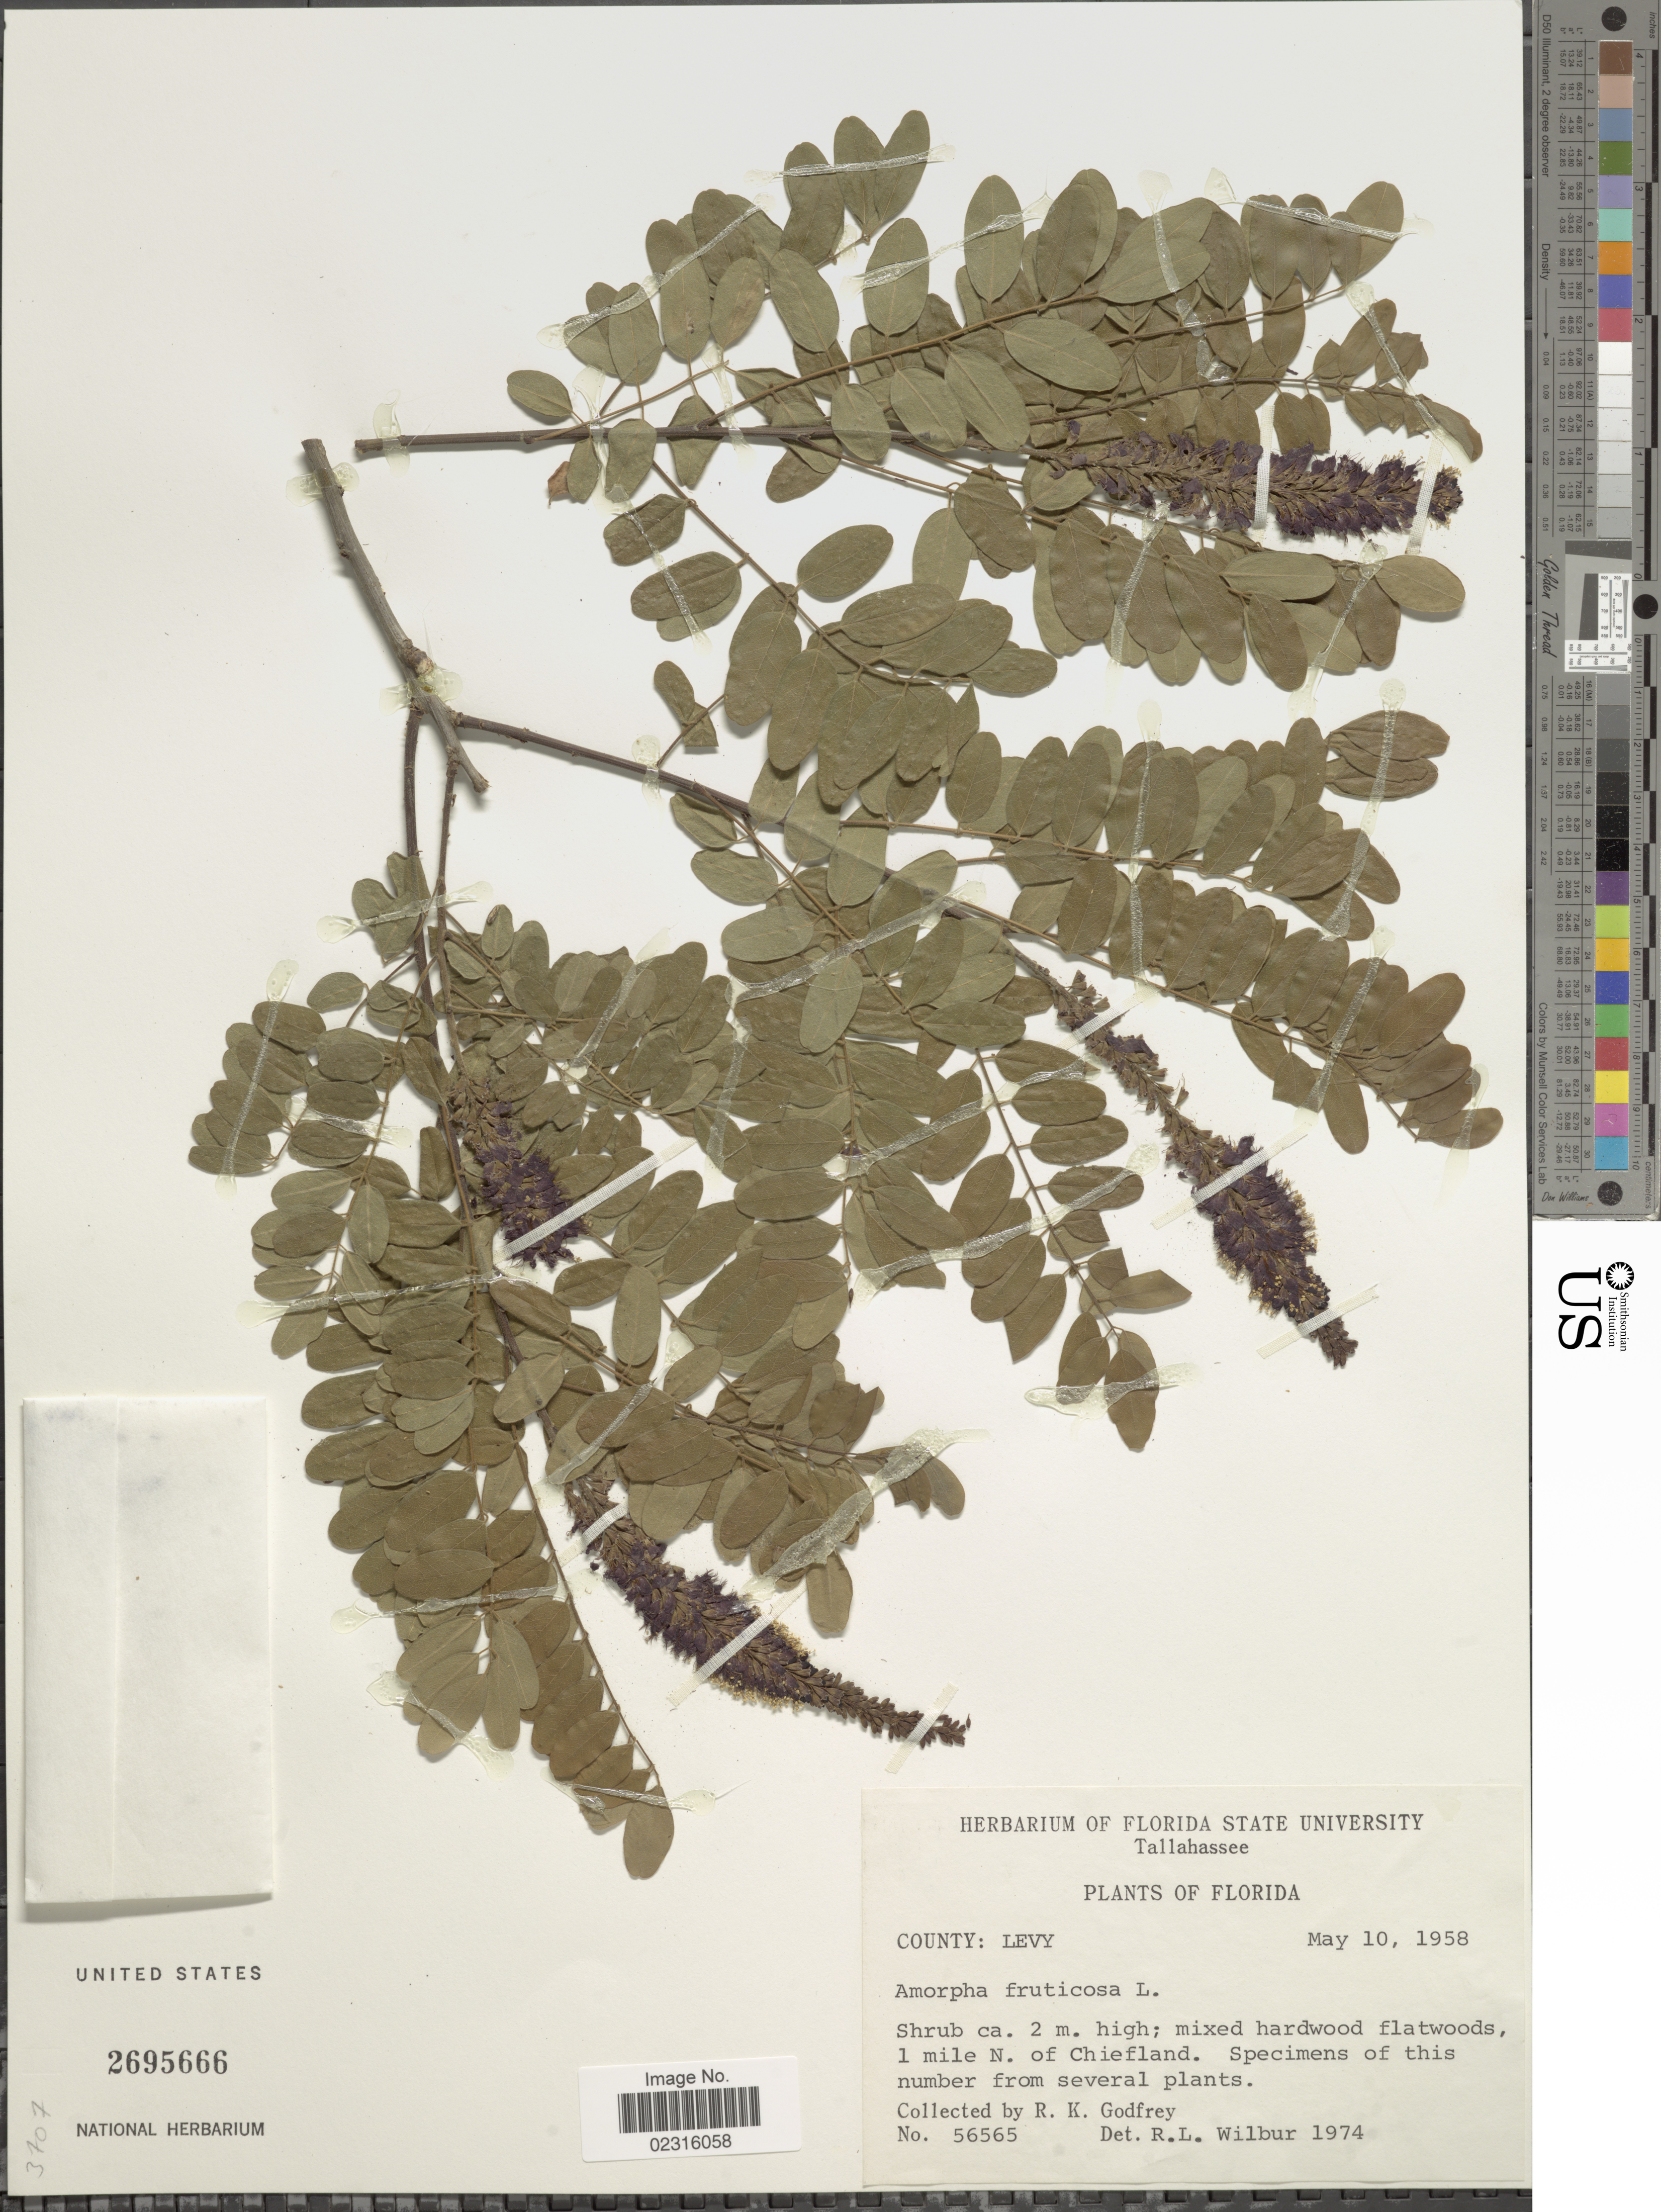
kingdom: Plantae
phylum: Tracheophyta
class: Magnoliopsida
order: Fabales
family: Fabaceae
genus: Amorpha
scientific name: Amorpha fruticosa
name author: L.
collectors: R. K. Godfrey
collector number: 56565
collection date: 1958-05-10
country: United States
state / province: Florida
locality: County: Levy, 1 mile N. of Chiefland.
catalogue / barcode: US 2695666